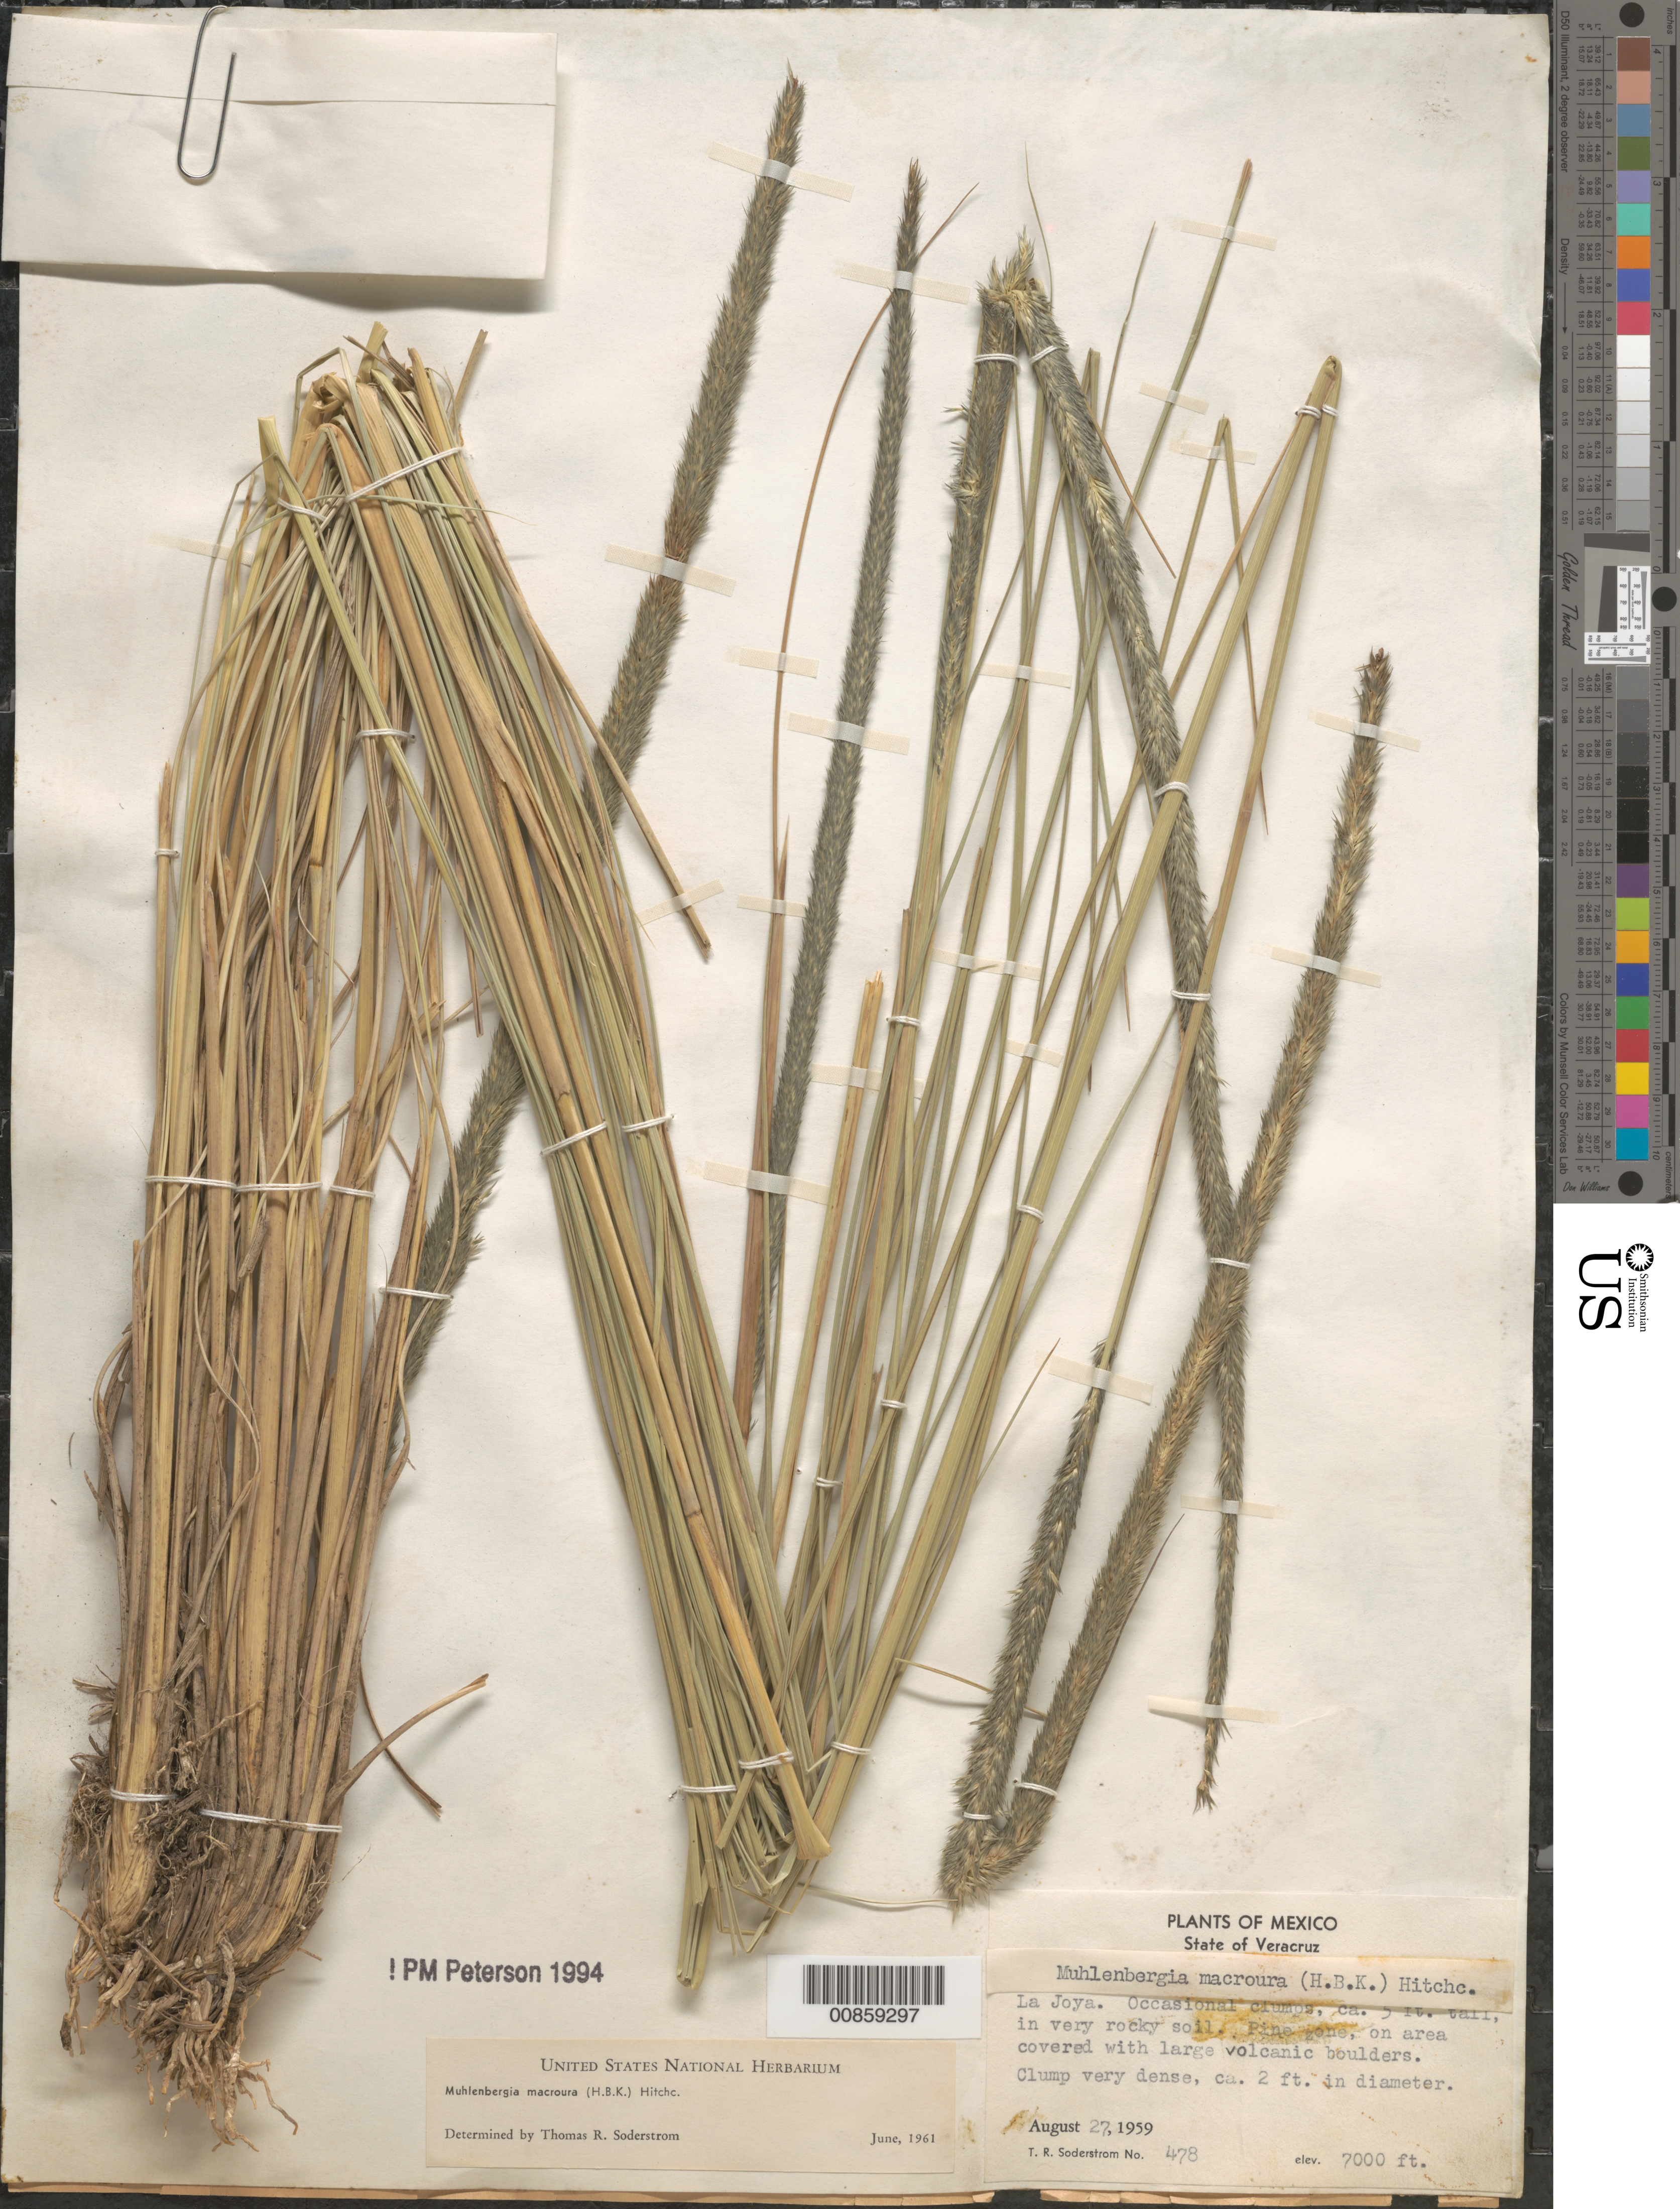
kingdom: Plantae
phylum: Tracheophyta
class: Liliopsida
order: Poales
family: Poaceae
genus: Muhlenbergia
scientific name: Muhlenbergia macroura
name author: (Kunth) Hitchc.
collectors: T. R. Soderstrom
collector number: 478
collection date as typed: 27 Aug 1959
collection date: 1959-08-27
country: Mexico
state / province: Veracruz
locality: La Joya, Ver.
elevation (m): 2134